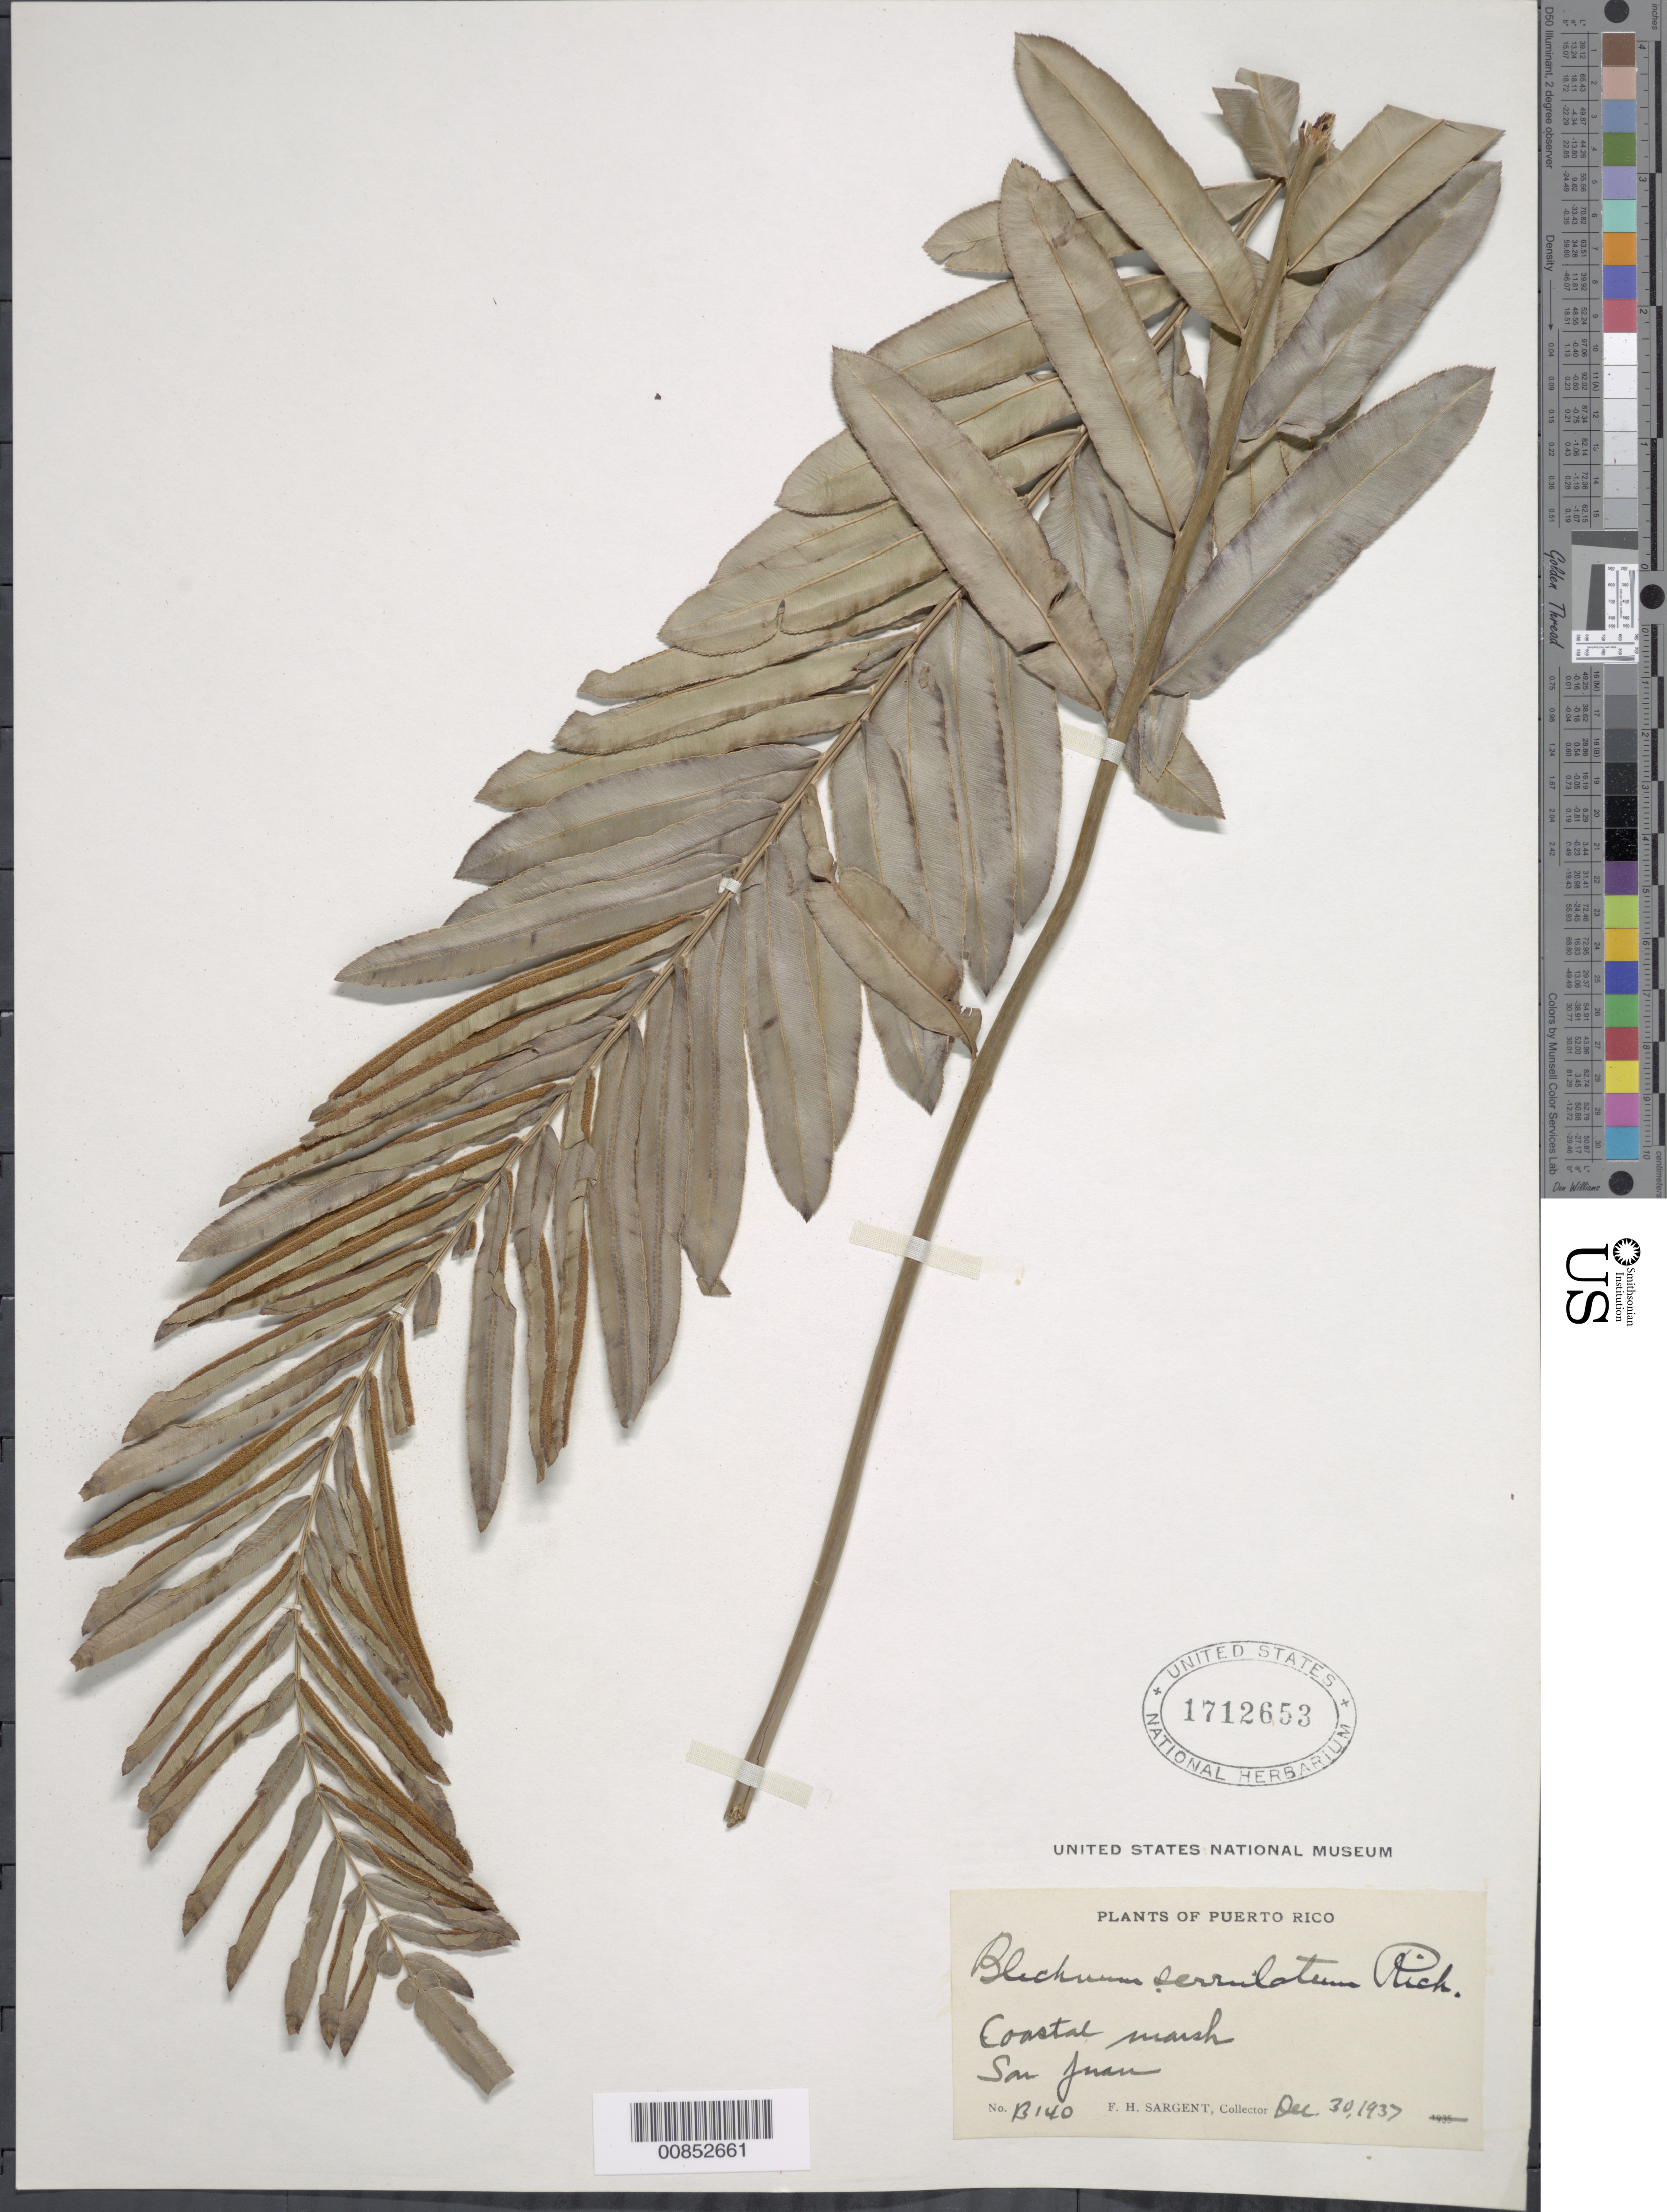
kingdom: Plantae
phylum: Tracheophyta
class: Polypodiopsida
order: Polypodiales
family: Blechnaceae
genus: Telmatoblechnum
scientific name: Telmatoblechnum serrulatum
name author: (Rich.) Perrie et al.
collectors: F. H. Sargent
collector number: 13140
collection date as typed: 30 Dec 1937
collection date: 1937-12-30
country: Puerto Rico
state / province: San Juan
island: Puerto Rico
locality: San Juan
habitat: Coastal marsh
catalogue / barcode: US 1712653